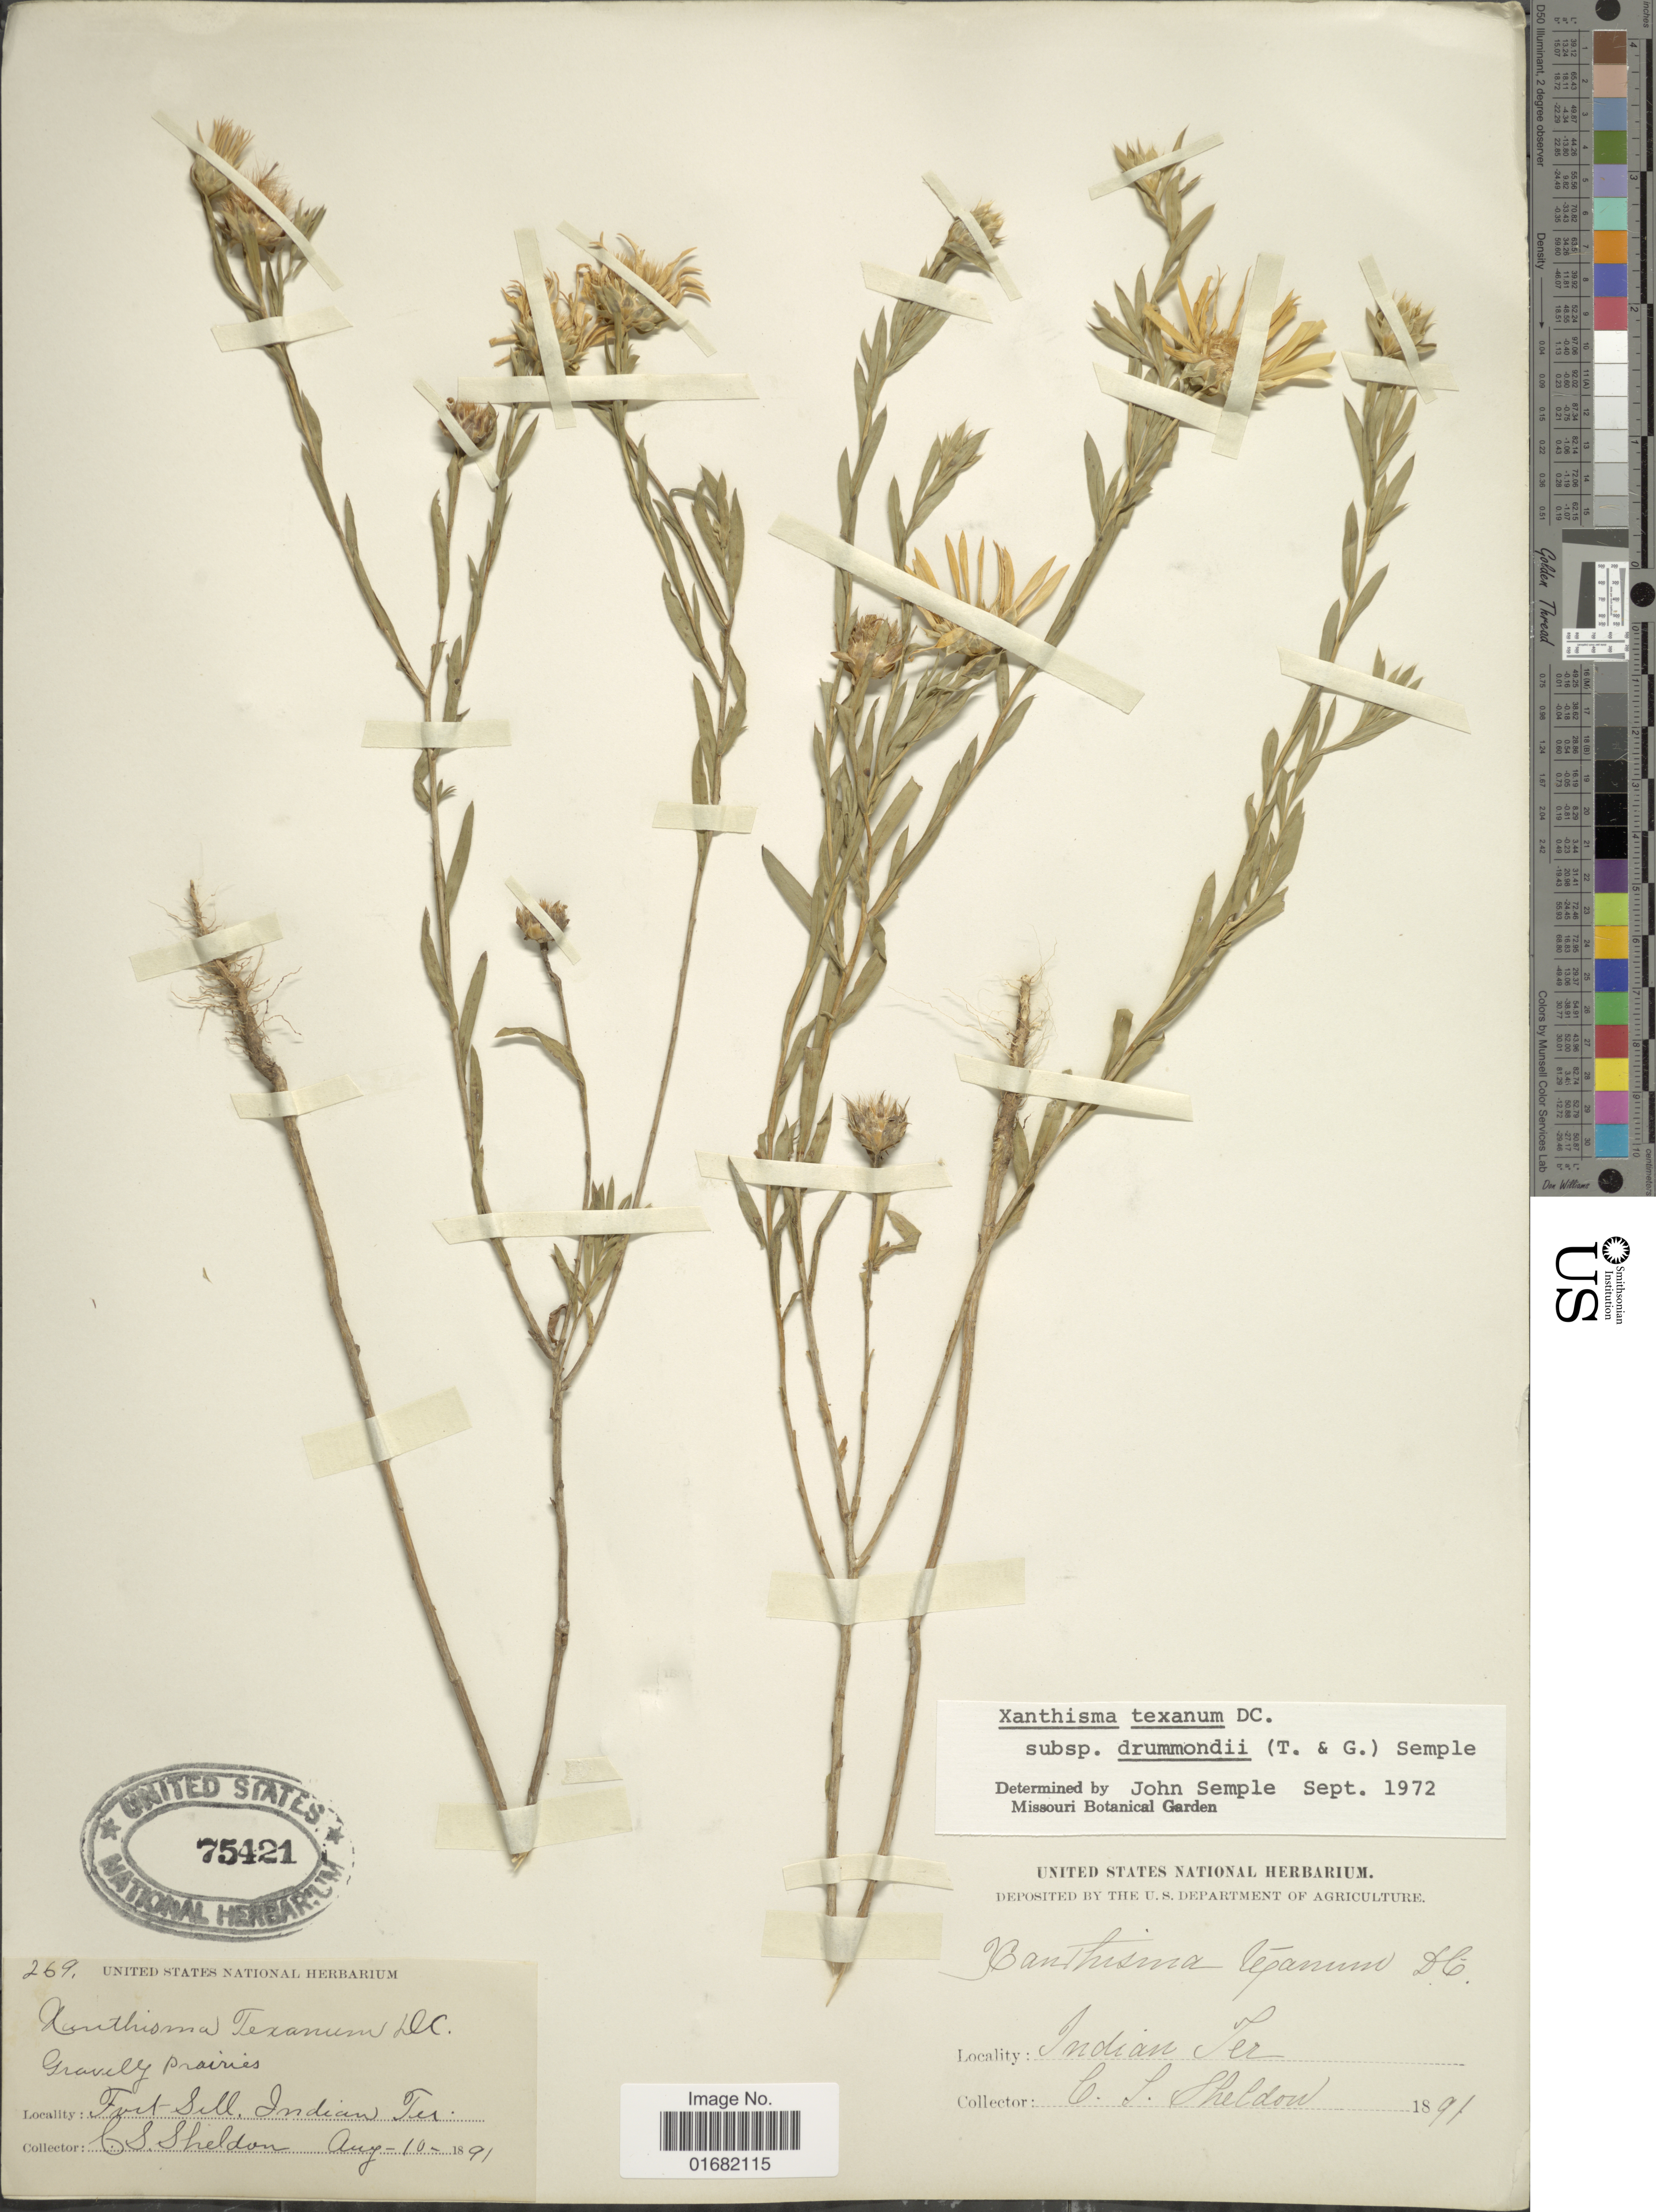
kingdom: Plantae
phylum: Tracheophyta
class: Magnoliopsida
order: Asterales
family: Asteraceae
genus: Xanthisma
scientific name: Xanthisma texanum subsp. drummondii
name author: (Torr. & A. Gray) Semple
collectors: C. S. Sheldon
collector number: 269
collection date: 1891-08-10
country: United States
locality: Fort Sill. Indian Ter.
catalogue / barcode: US 75421